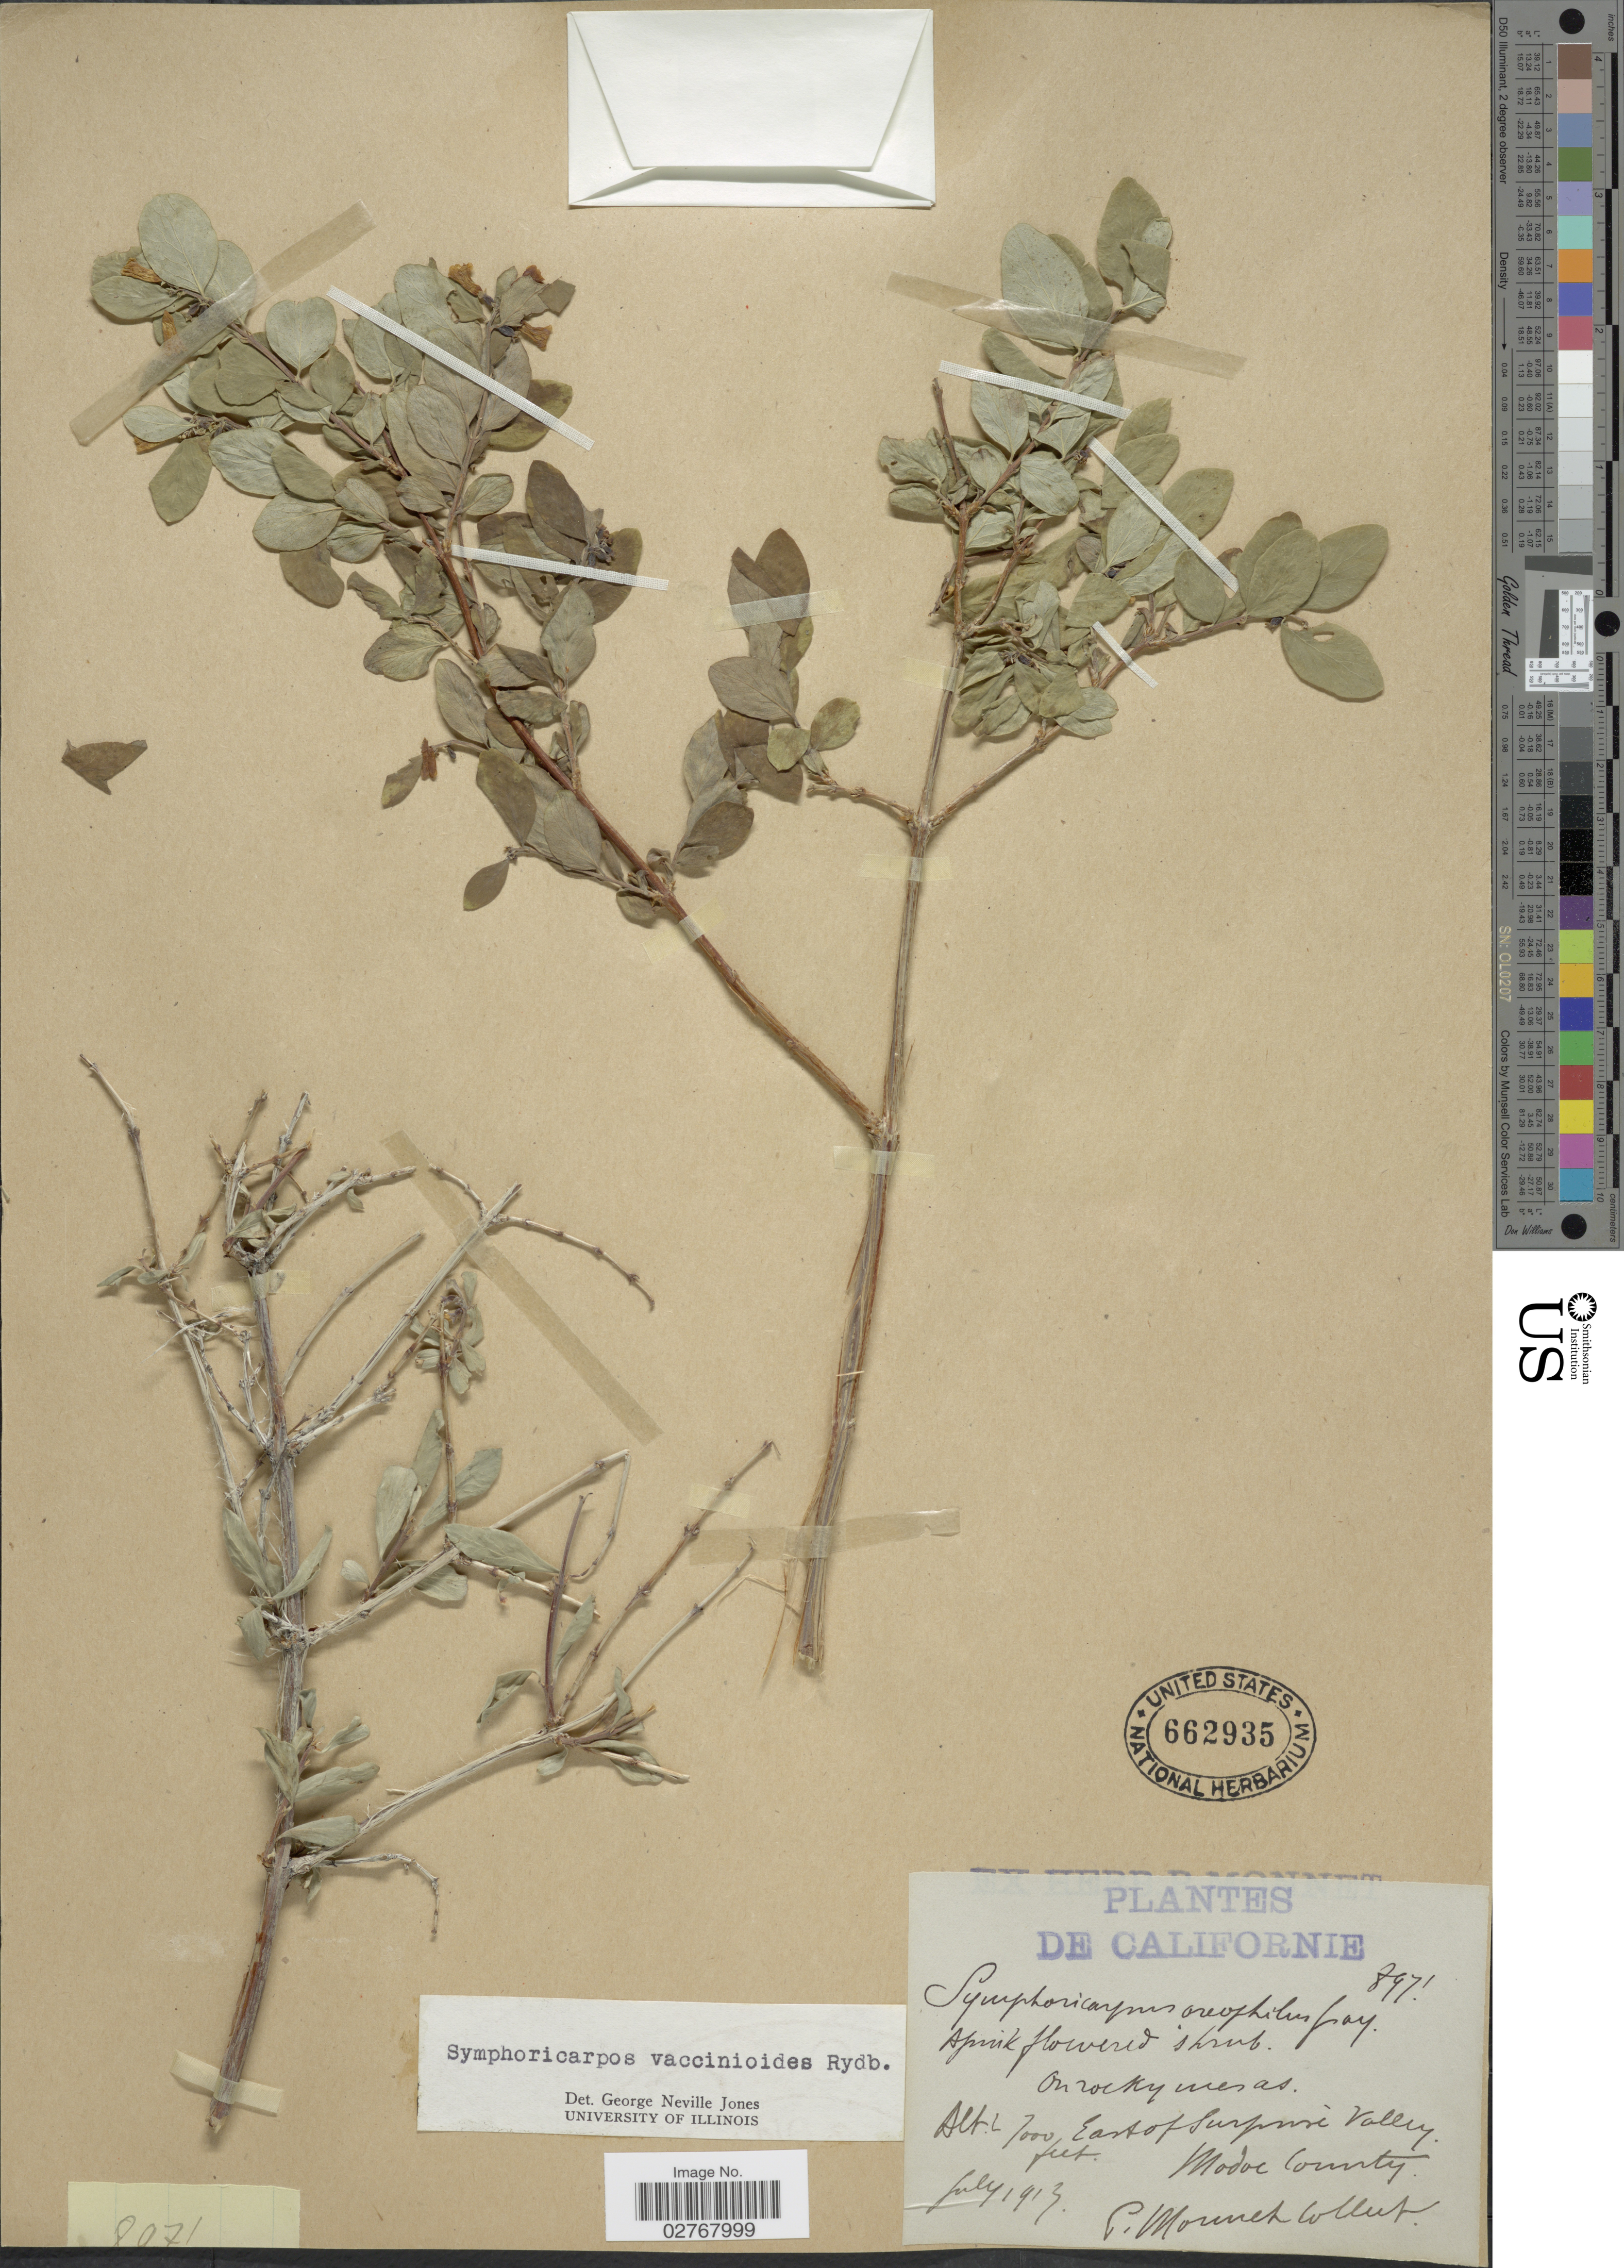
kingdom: Plantae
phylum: Tracheophyta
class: Magnoliopsida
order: Dipsacales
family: Caprifoliaceae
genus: Symphoricarpos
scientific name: Symphoricarpos vaccinioides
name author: Rydb.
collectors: P. Monnet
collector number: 8971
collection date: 1913-07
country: United States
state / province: California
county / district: Modoc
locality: East of Surprise Valley, Modoc County.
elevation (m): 2134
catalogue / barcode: US 662935